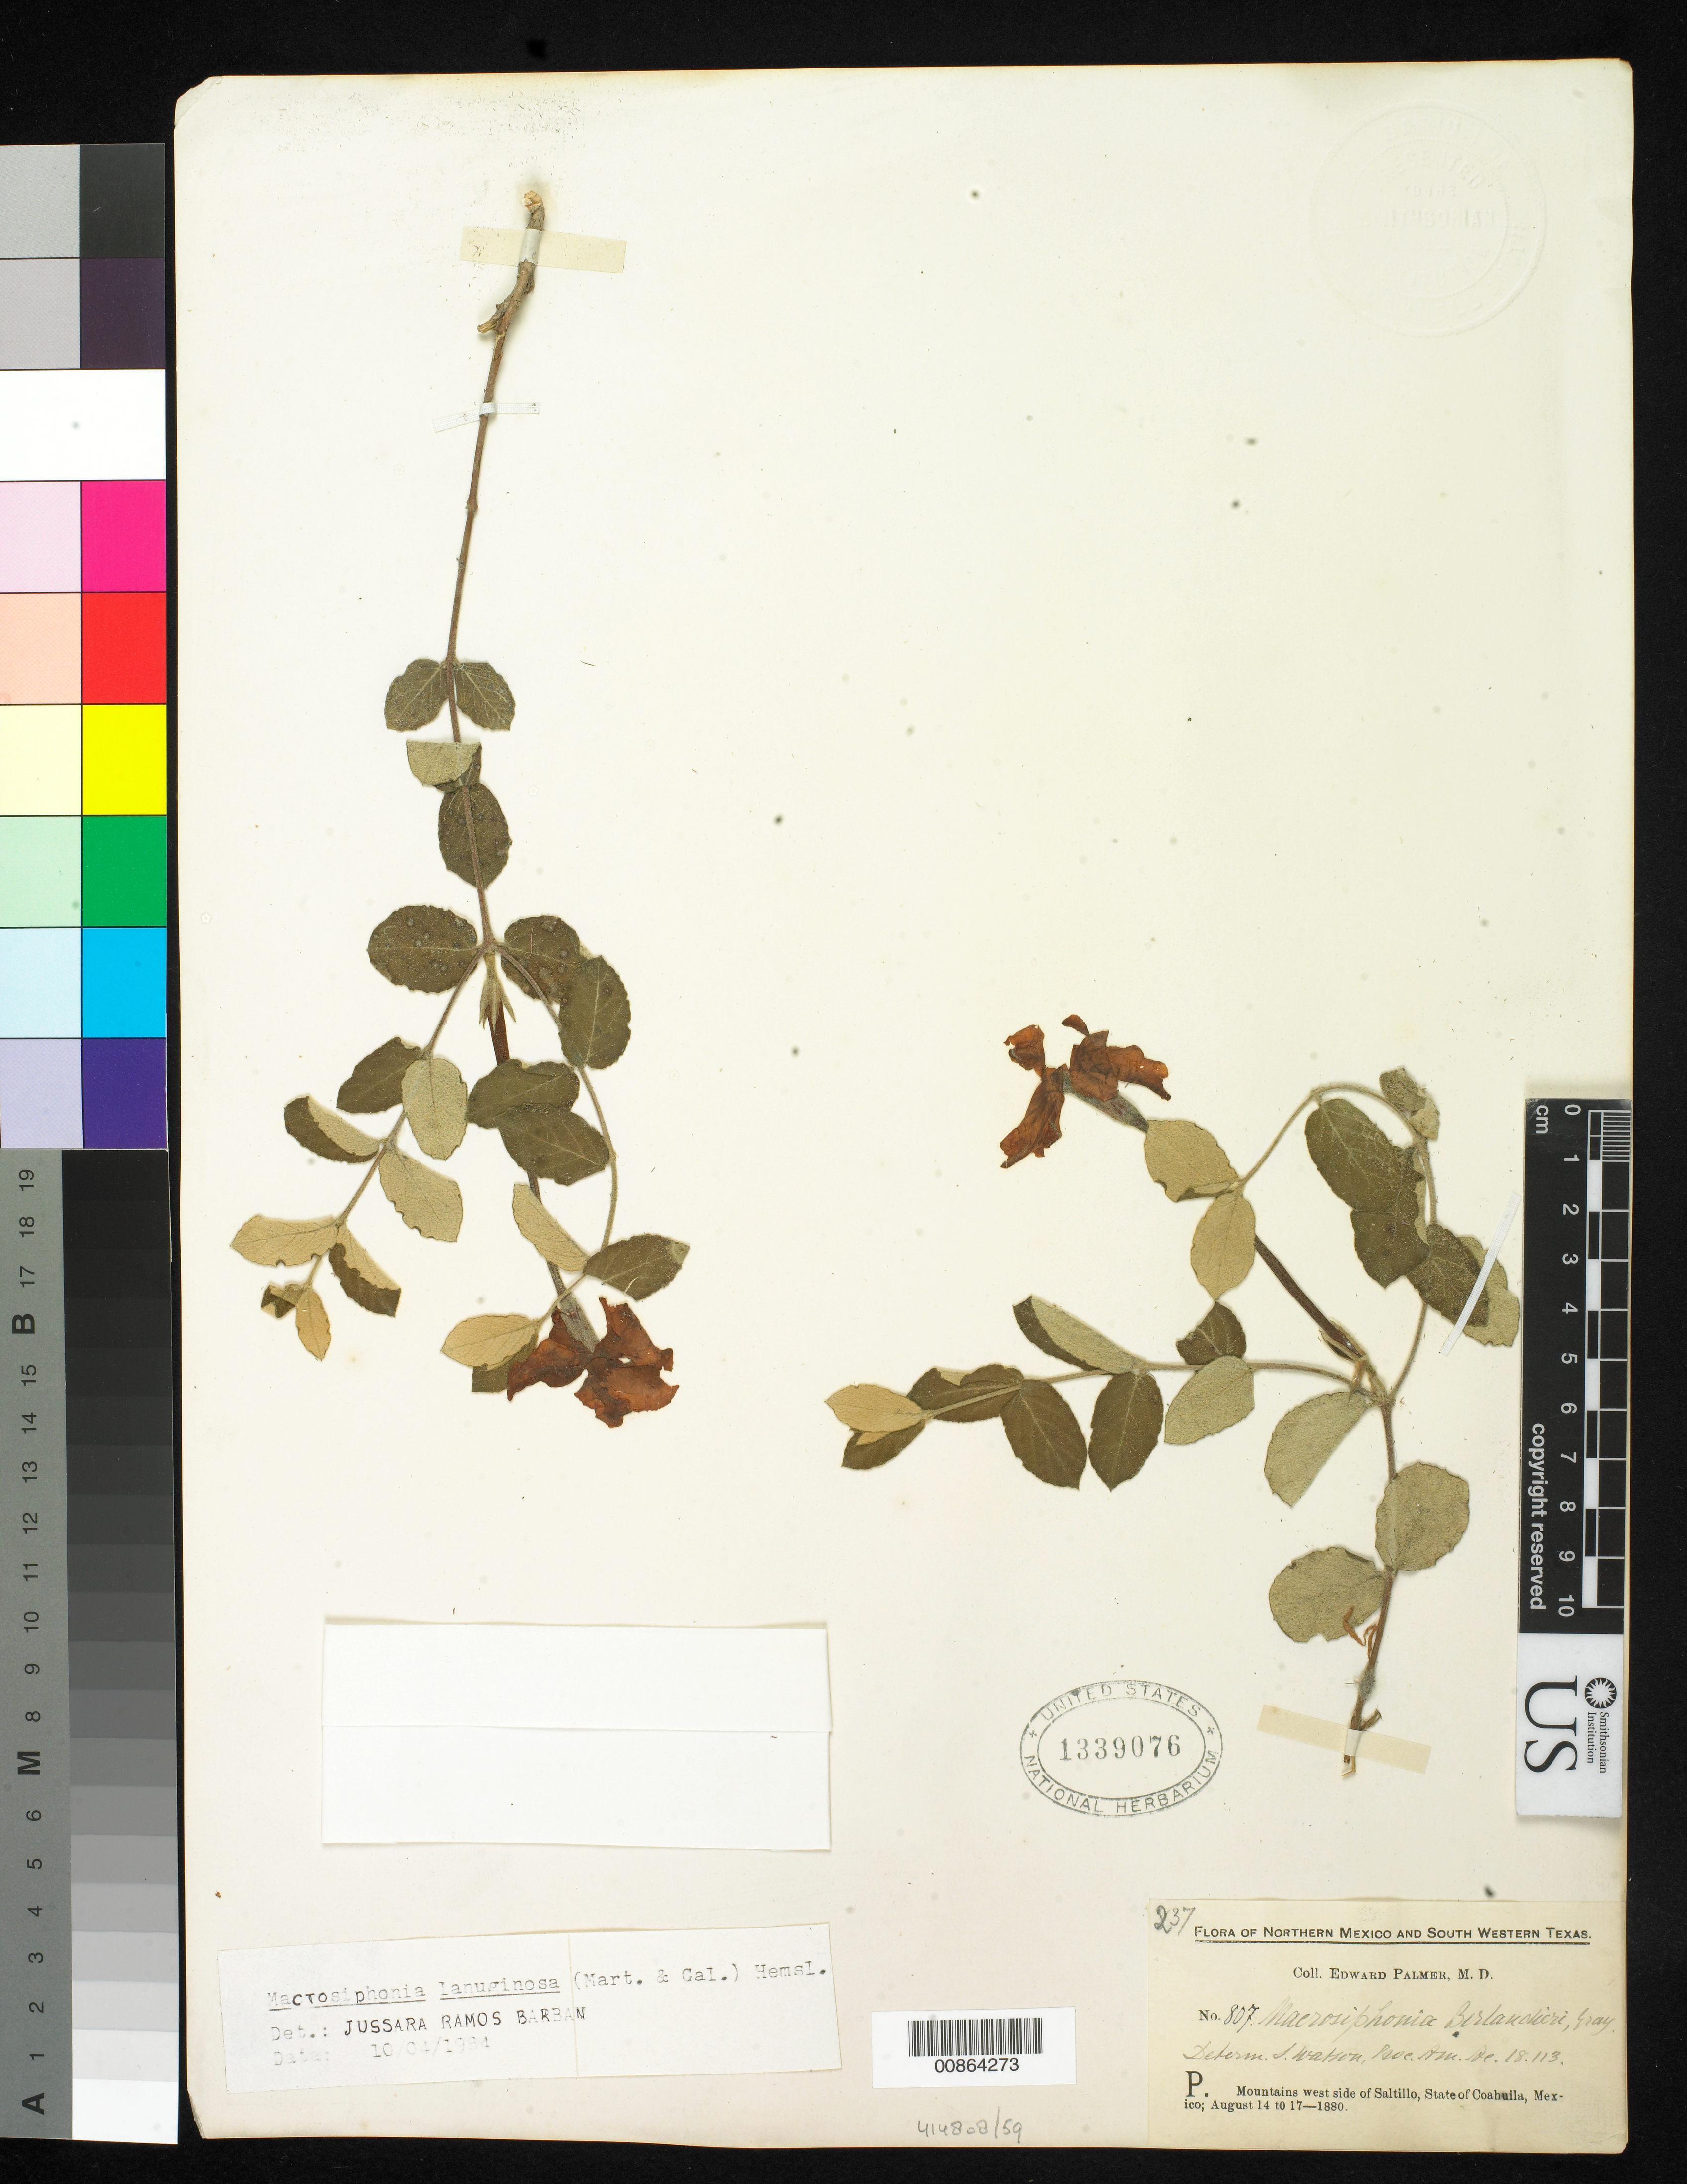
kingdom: Plantae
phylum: Tracheophyta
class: Magnoliopsida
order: Gentianales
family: Apocynaceae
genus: Macrosiphonia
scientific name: Macrosiphonia lanuginosa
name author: (M. Martens & Galeotti) Hemsl.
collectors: E. Palmer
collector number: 807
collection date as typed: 14 Aug 1880 to 17 Aug 1880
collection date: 1880-08-14/1880-08-17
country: Mexico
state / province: Coahuila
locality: P. Mountains west side of Saltillo, Coahuila.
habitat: Mountains.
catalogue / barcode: US 1339076